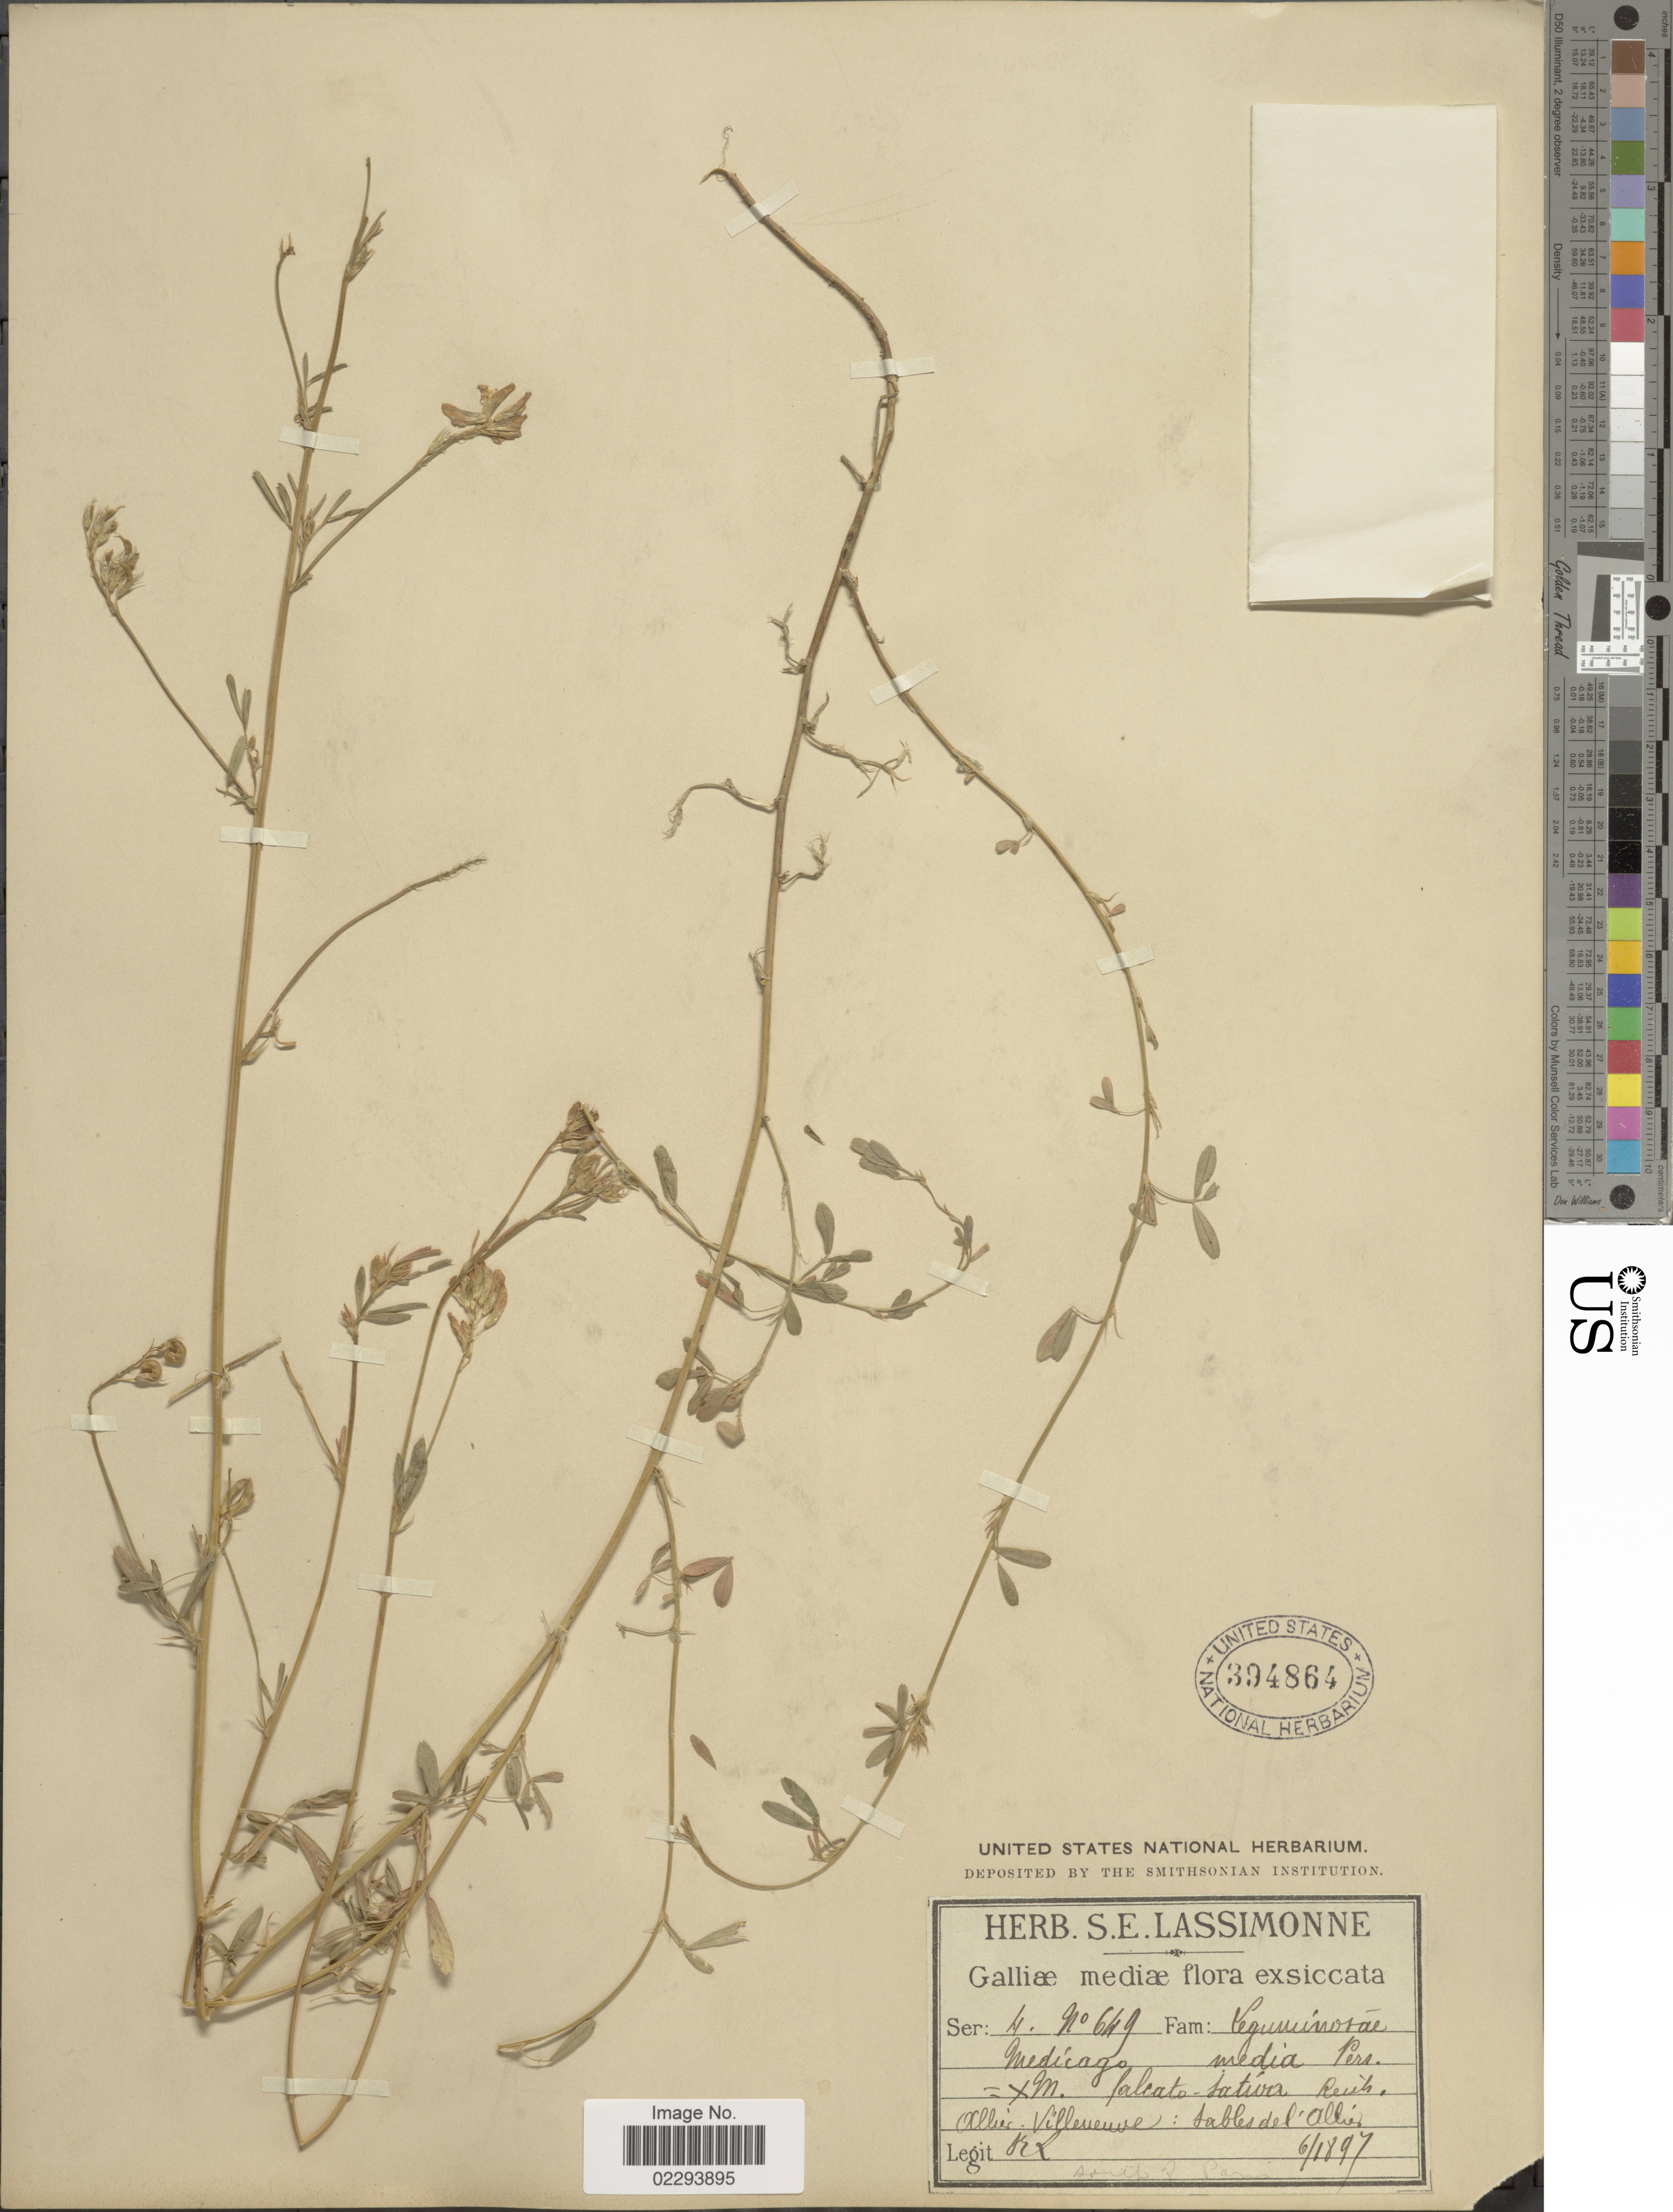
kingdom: Plantae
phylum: Tracheophyta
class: Magnoliopsida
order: Fabales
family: Fabaceae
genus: Medicago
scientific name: Medicago sativa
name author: L.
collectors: S. Lassimonne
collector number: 649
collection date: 1897-06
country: France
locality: Galliae mediae, Allier Villeneuve: Sables del Allier.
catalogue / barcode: US 394864